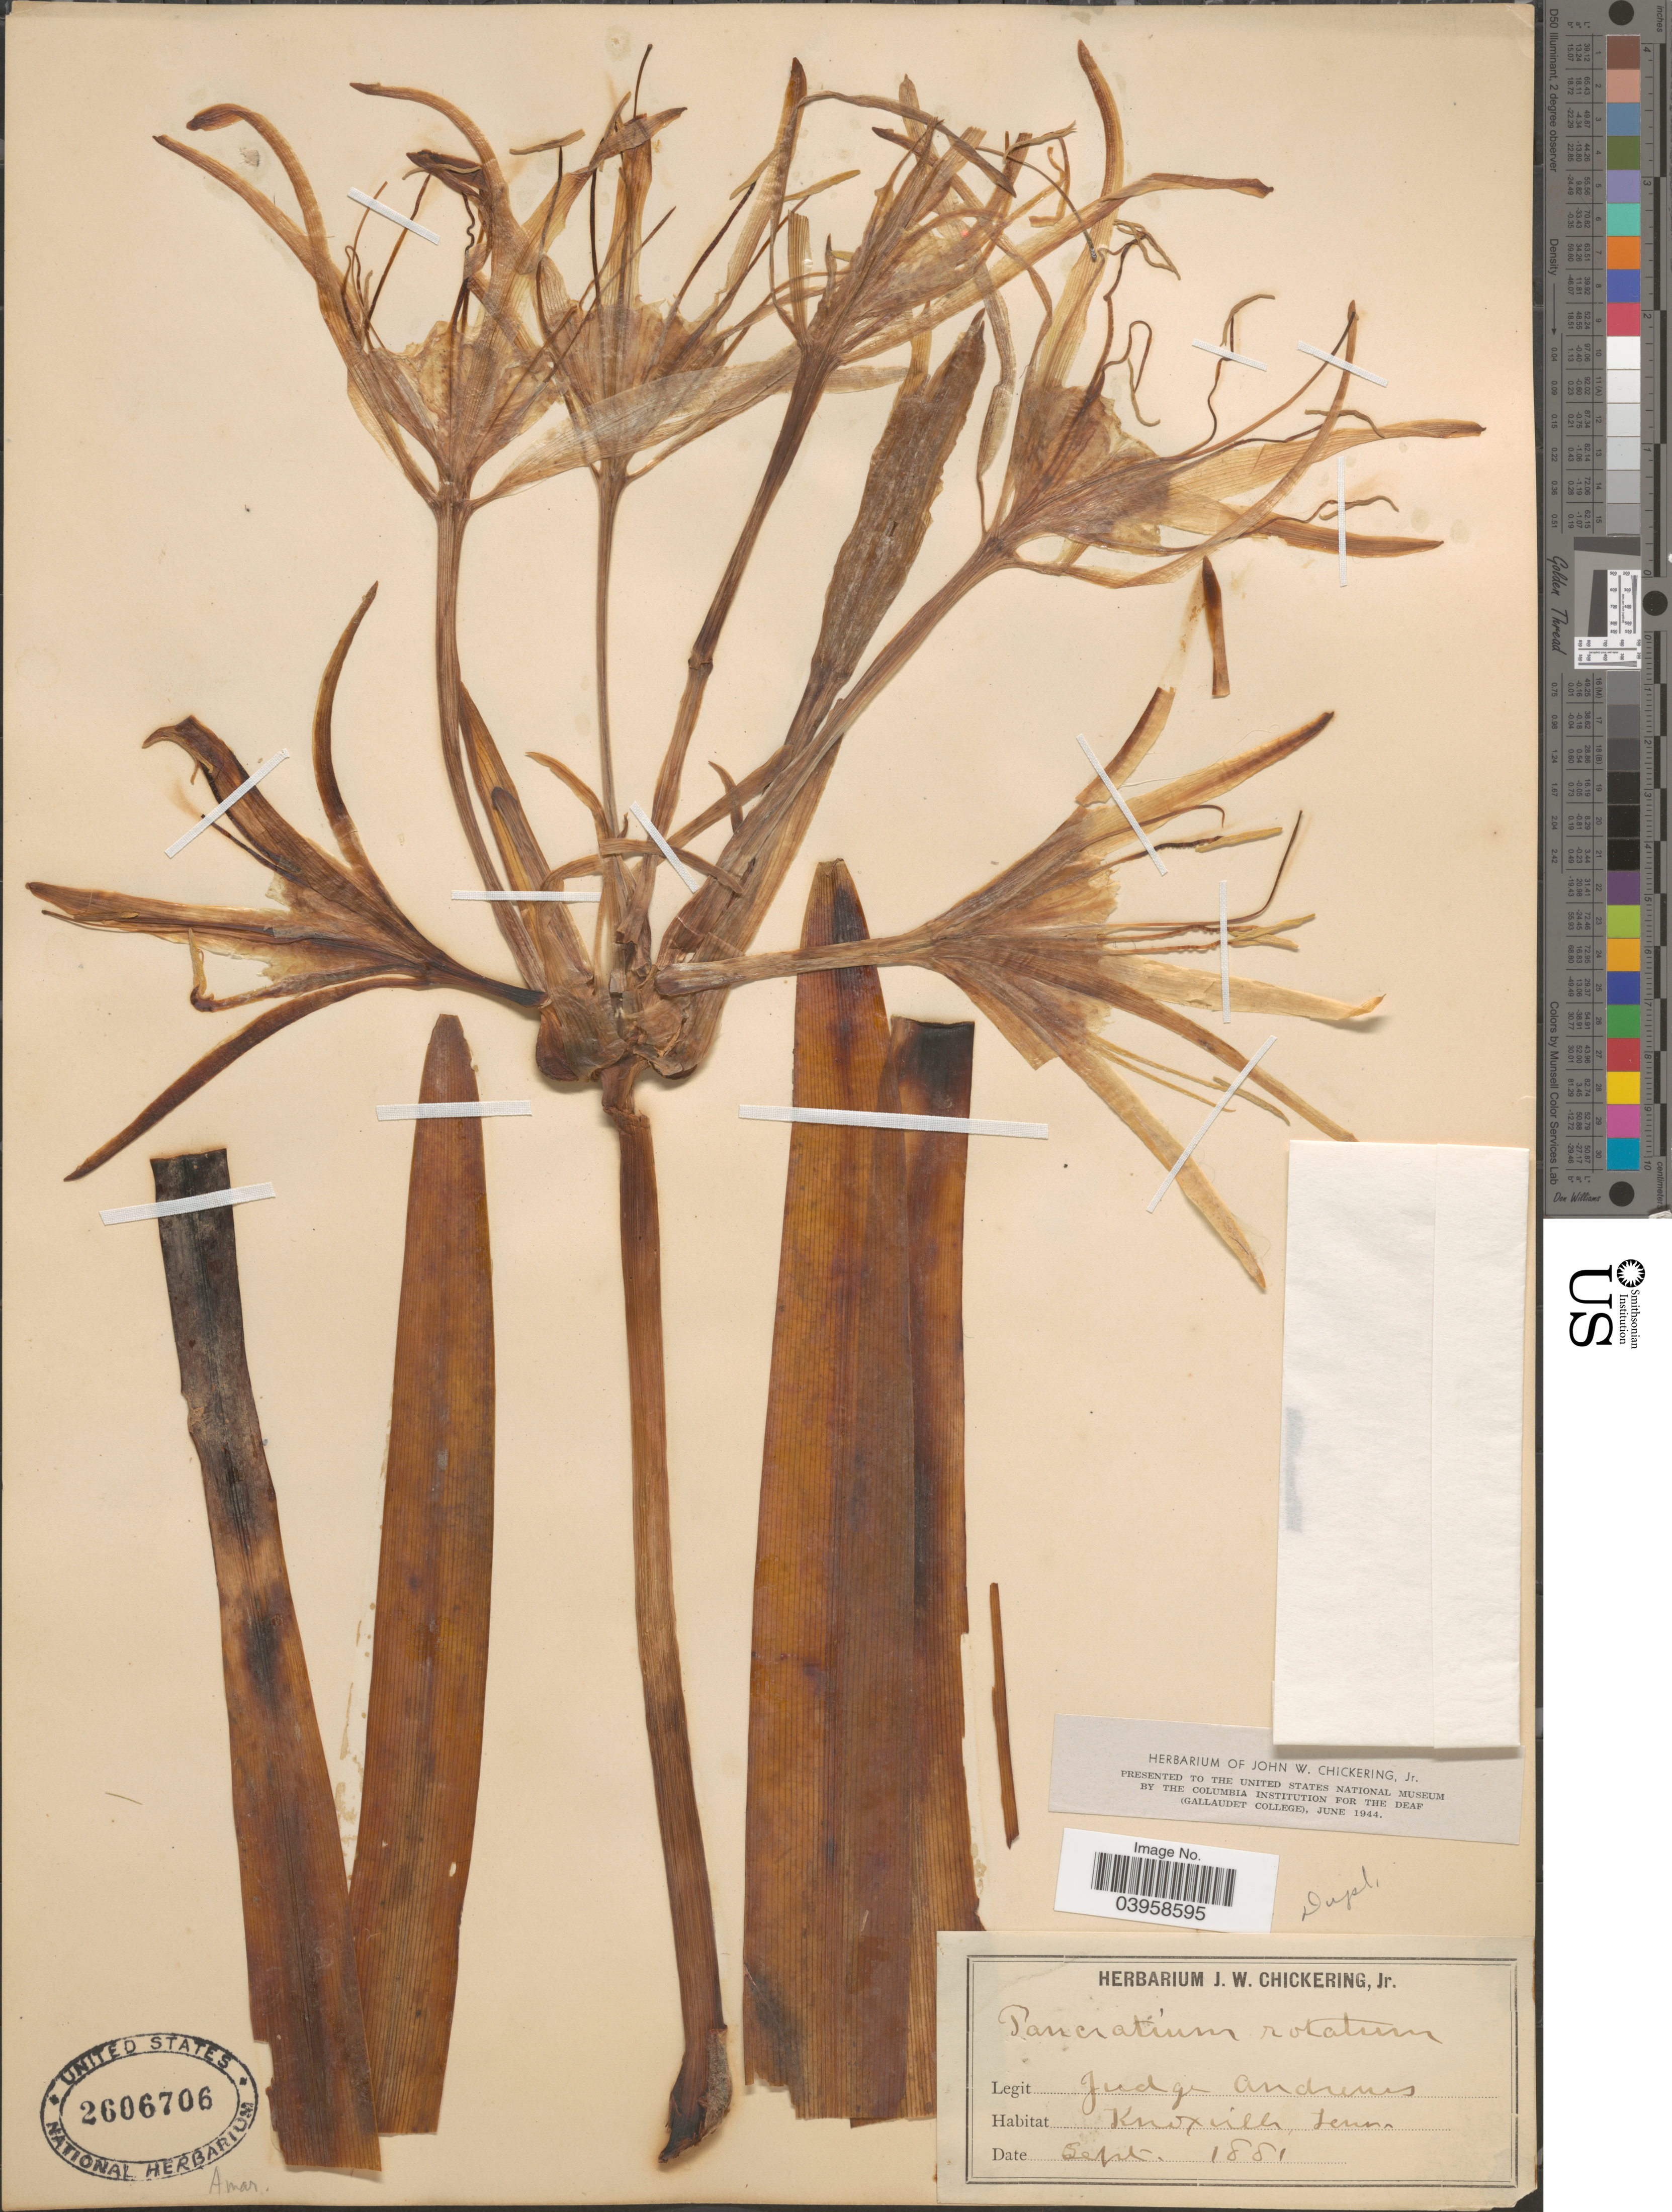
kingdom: Plantae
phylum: Tracheophyta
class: Liliopsida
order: Asparagales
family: Amaryllidaceae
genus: Hymenocallis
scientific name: Hymenocallis rotata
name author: (Ker Gawl.) Herb.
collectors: J. Andrews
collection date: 1881-09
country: United States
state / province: Tennessee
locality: Knoxville.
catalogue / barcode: US 2606706